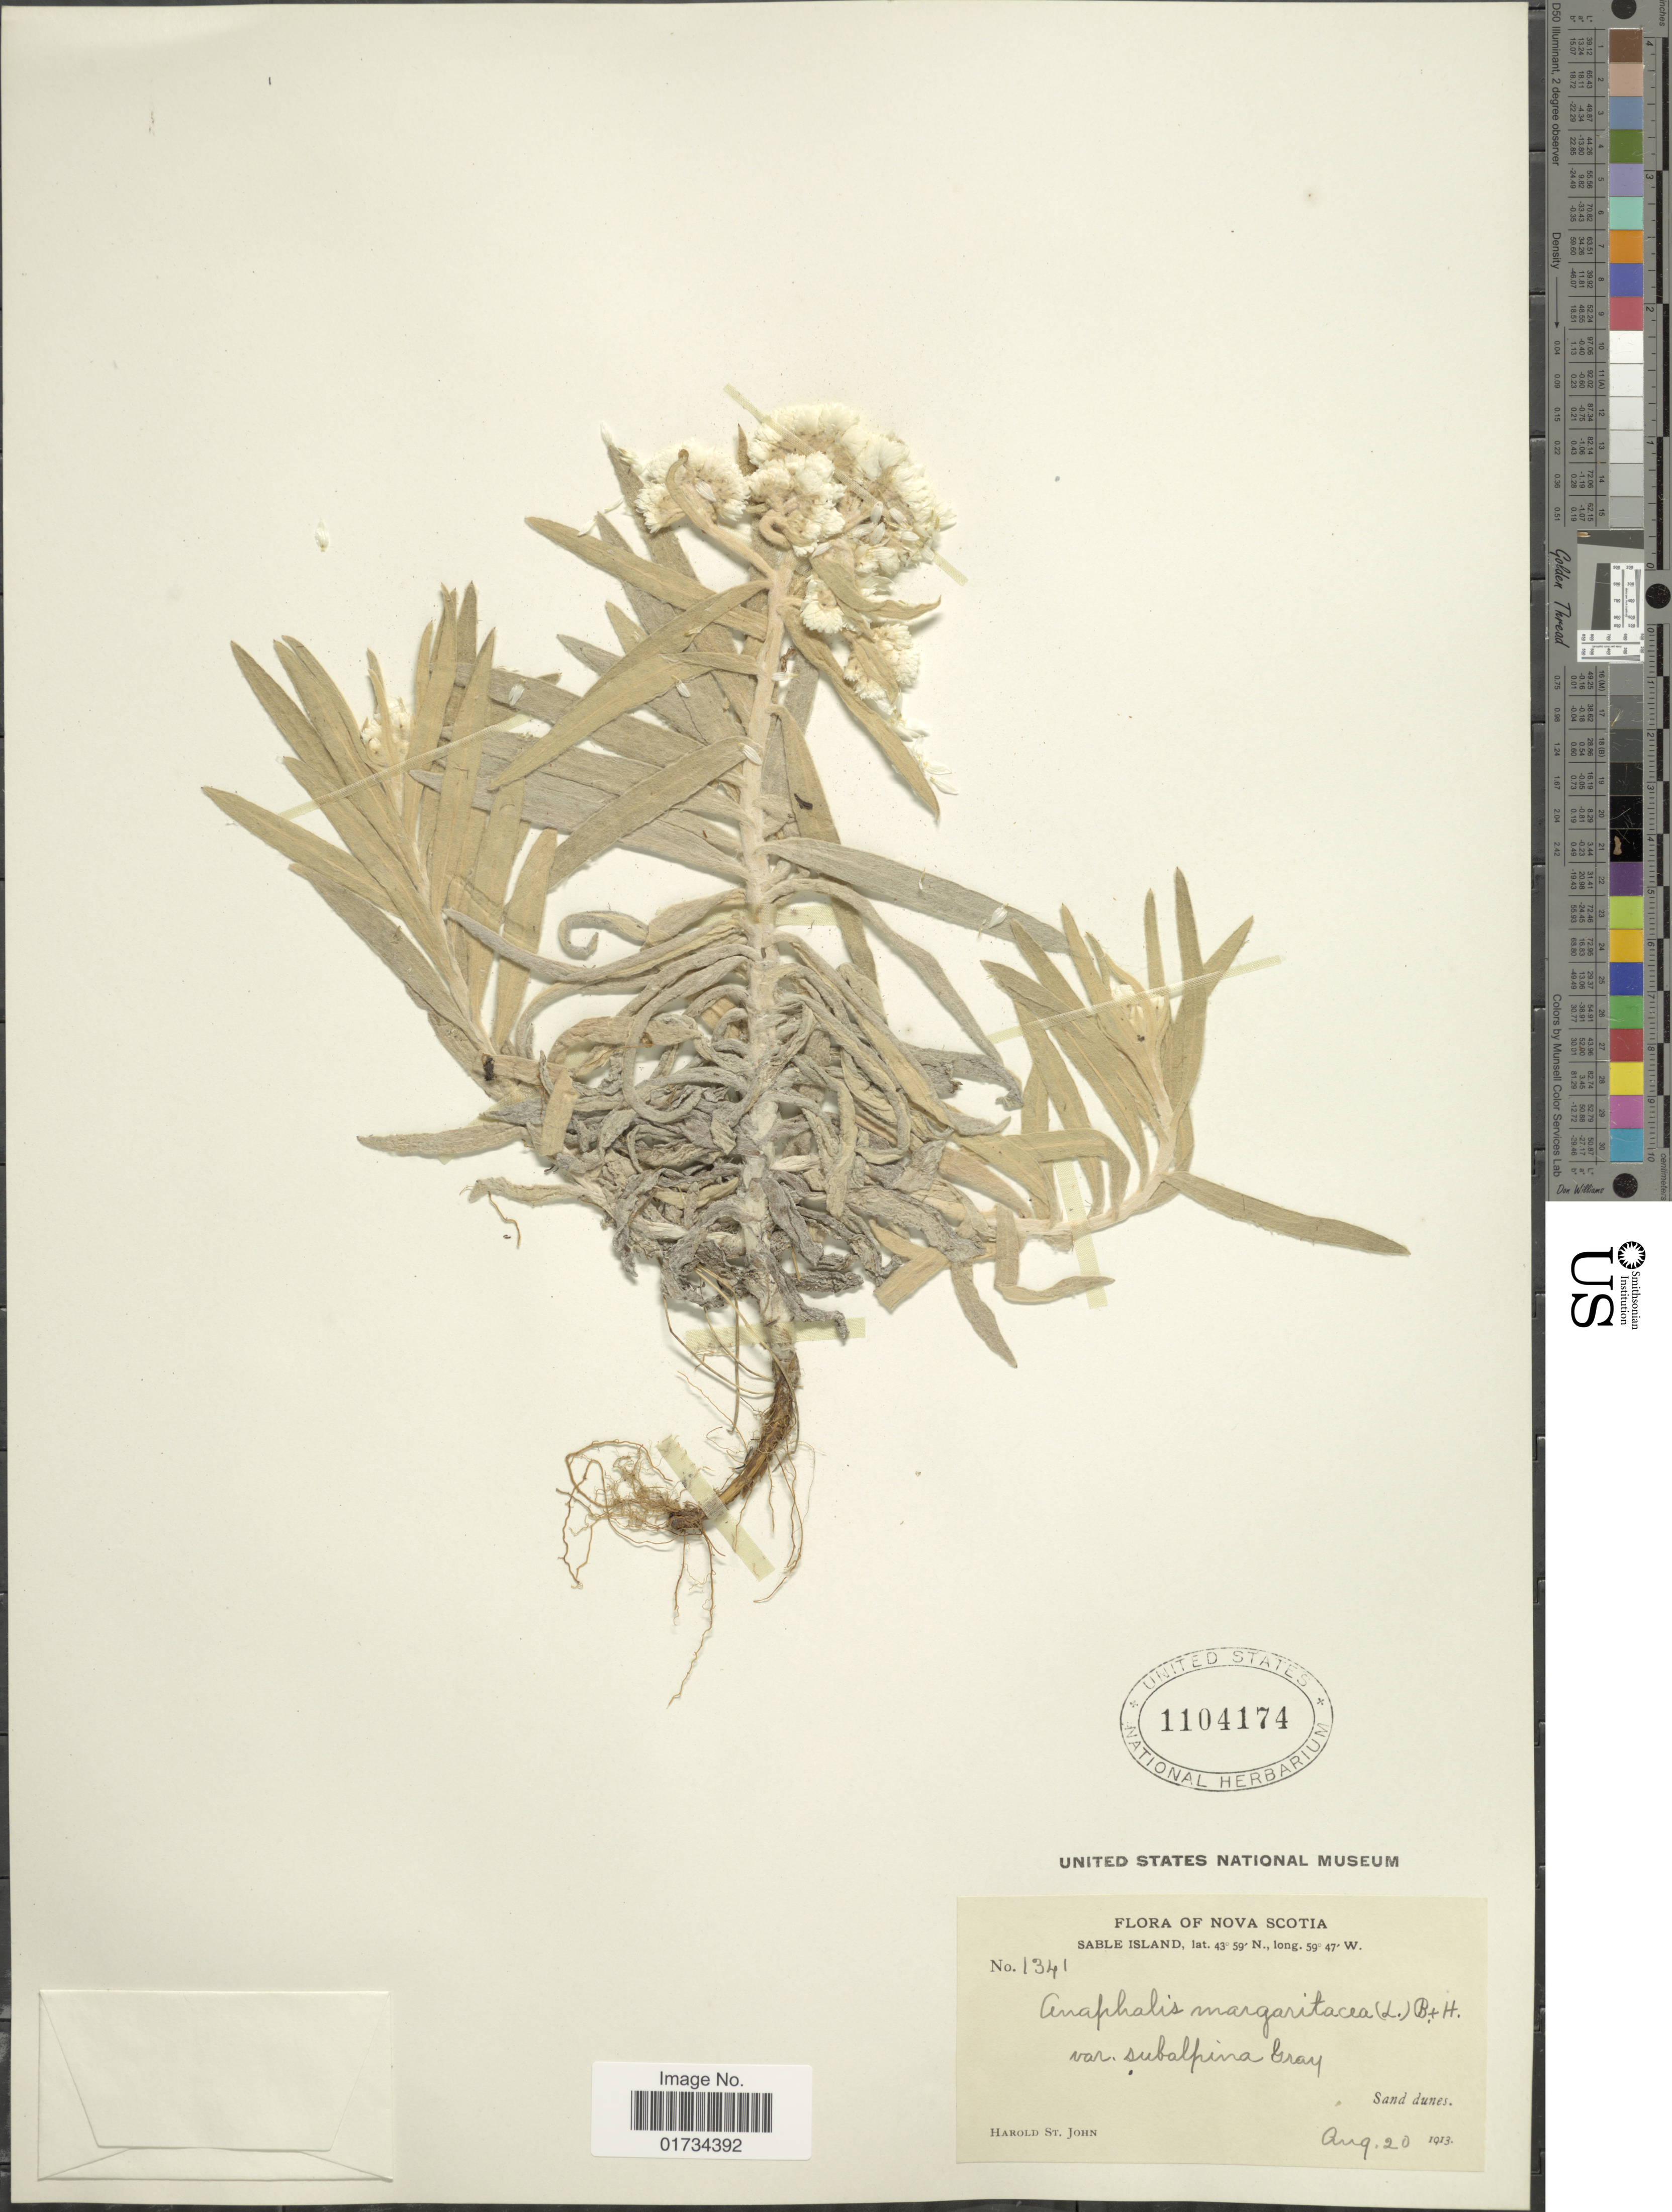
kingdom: Plantae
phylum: Tracheophyta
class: Magnoliopsida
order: Asterales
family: Asteraceae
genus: Anaphalis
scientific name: Anaphalis subalpina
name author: (A. Gray) Rydb.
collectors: H. St. John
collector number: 1341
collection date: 1913-08-20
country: Canada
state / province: Nova Scotia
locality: Nova Scotia. Sable Island.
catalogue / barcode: US 1104174